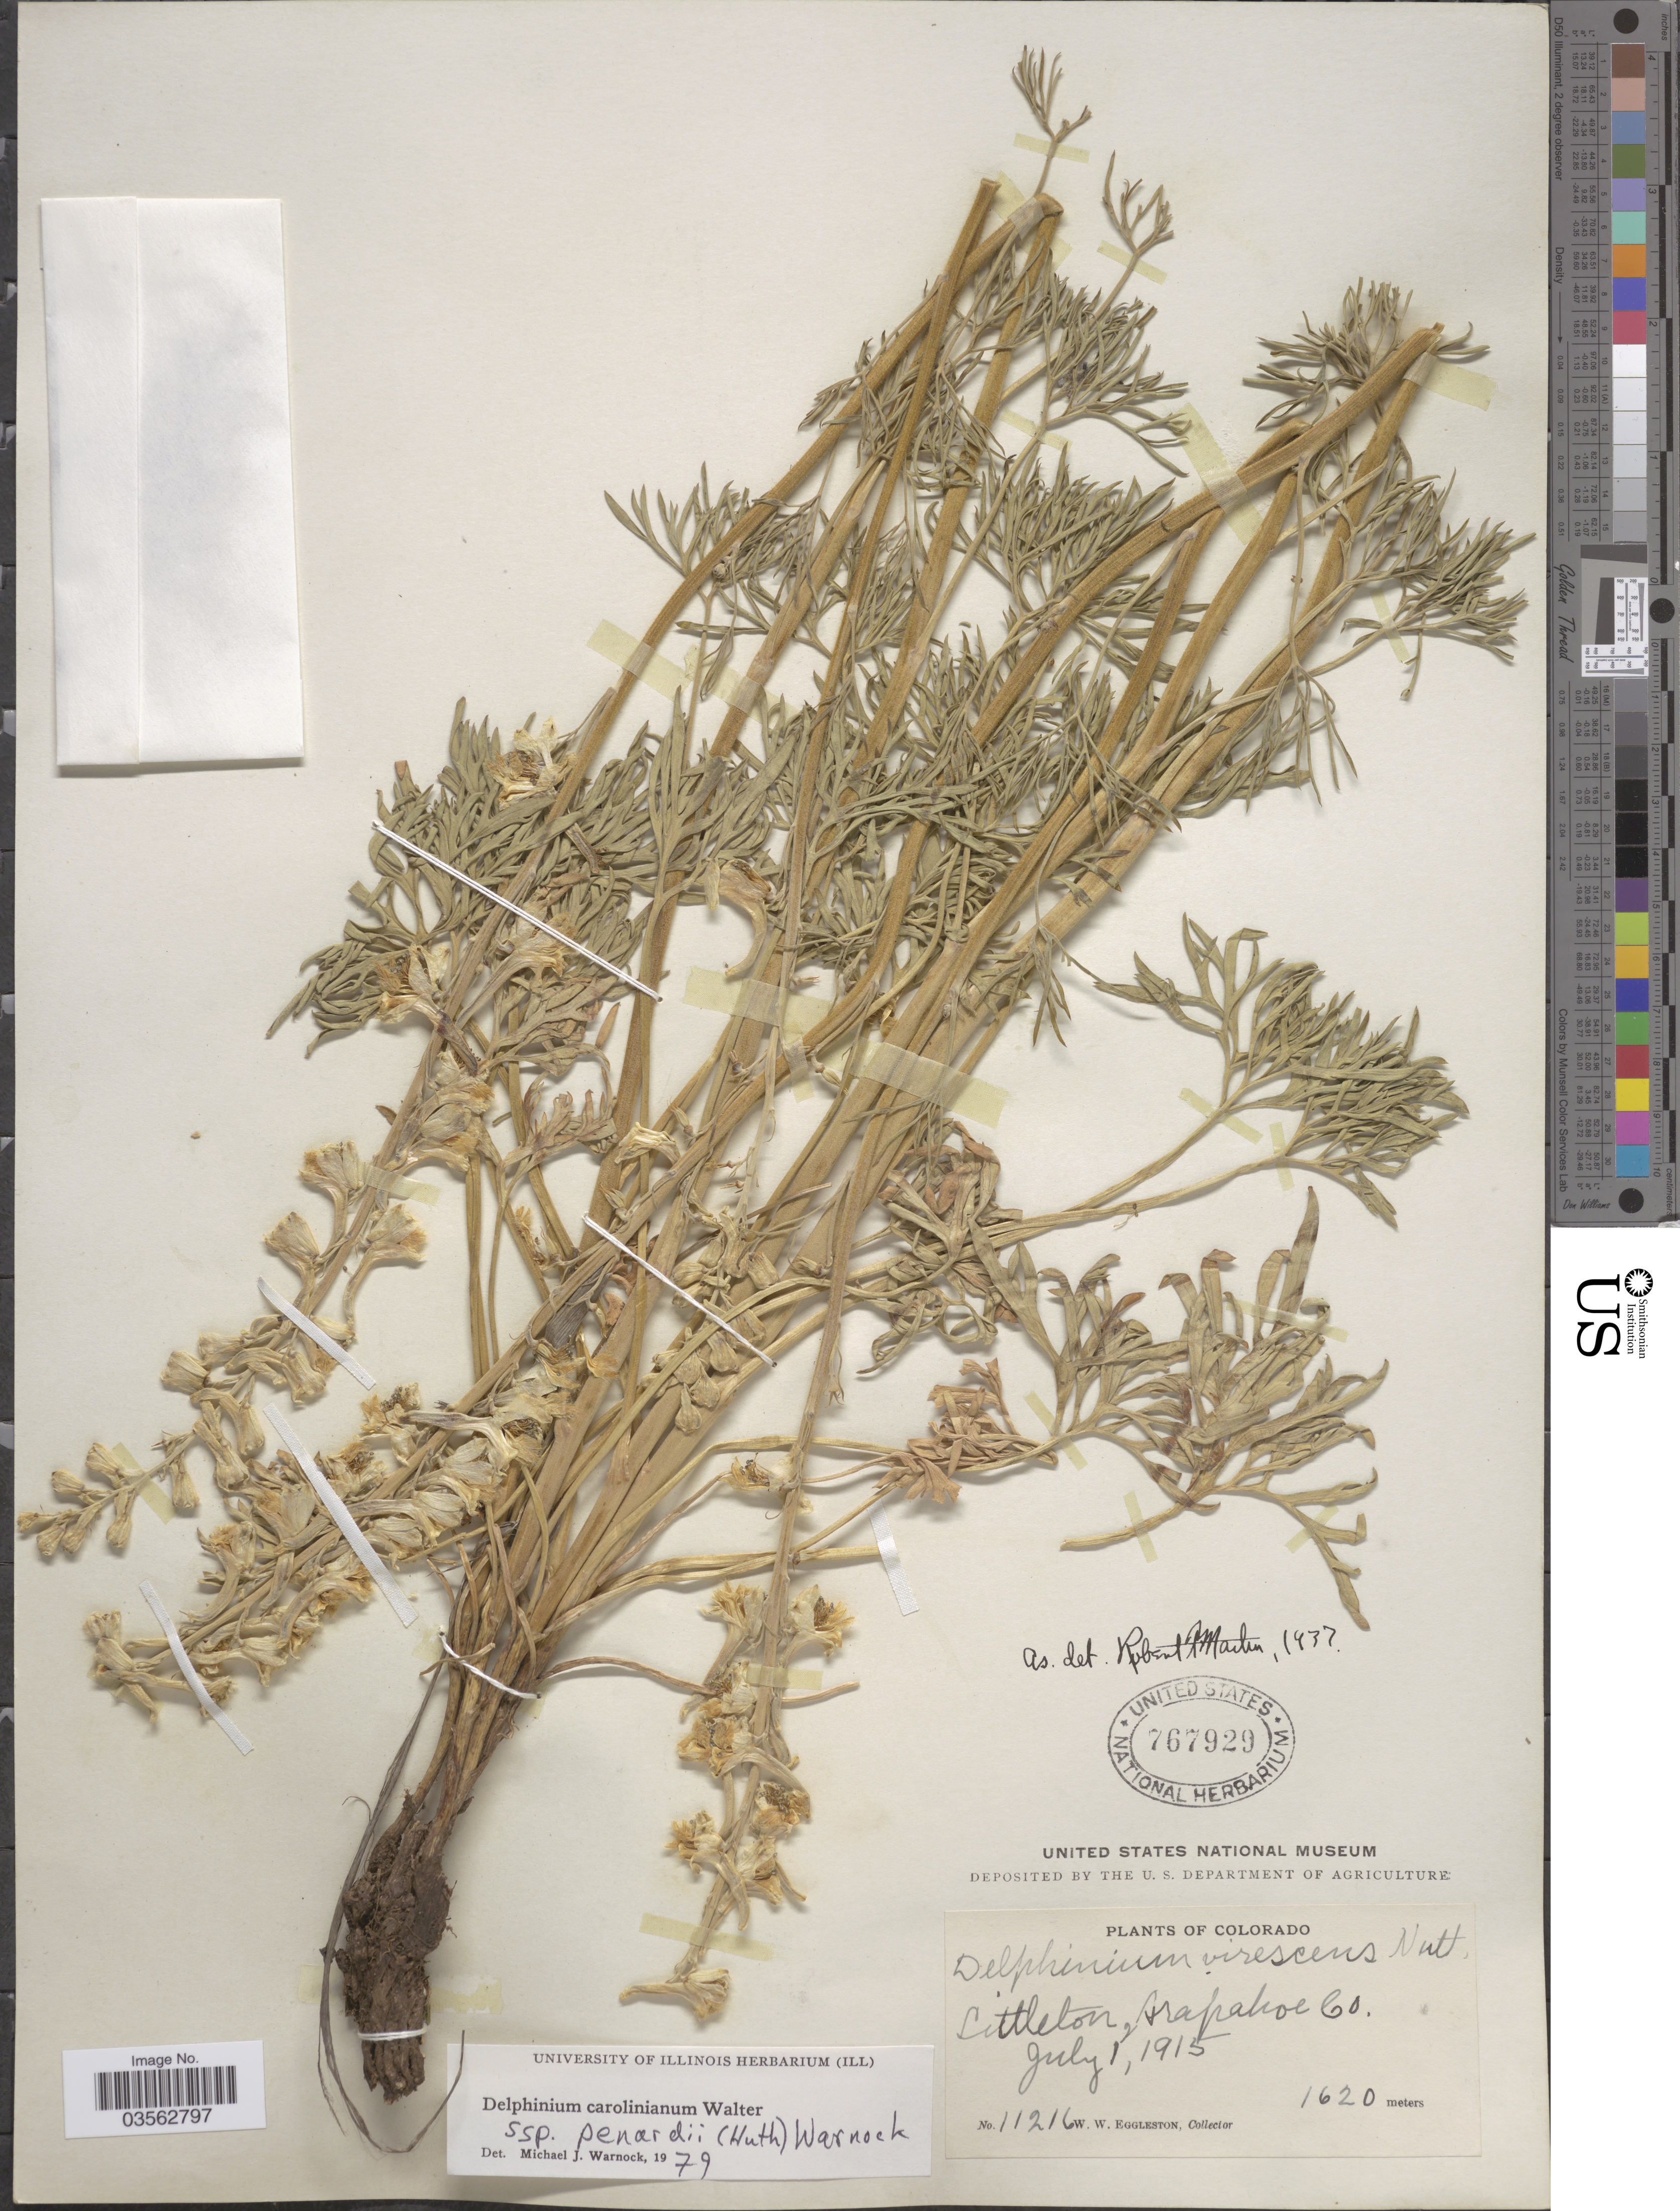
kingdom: Plantae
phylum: Tracheophyta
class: Magnoliopsida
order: Ranunculales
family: Ranunculaceae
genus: Delphinium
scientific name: Delphinium carolinianum subsp. penardii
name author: (Huth) M.J. Warnock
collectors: W. W. Eggleston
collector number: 11216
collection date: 1915-07-01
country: United States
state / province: Colorado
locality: Littleton, Arapahoe Co.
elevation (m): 1620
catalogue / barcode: US 767929